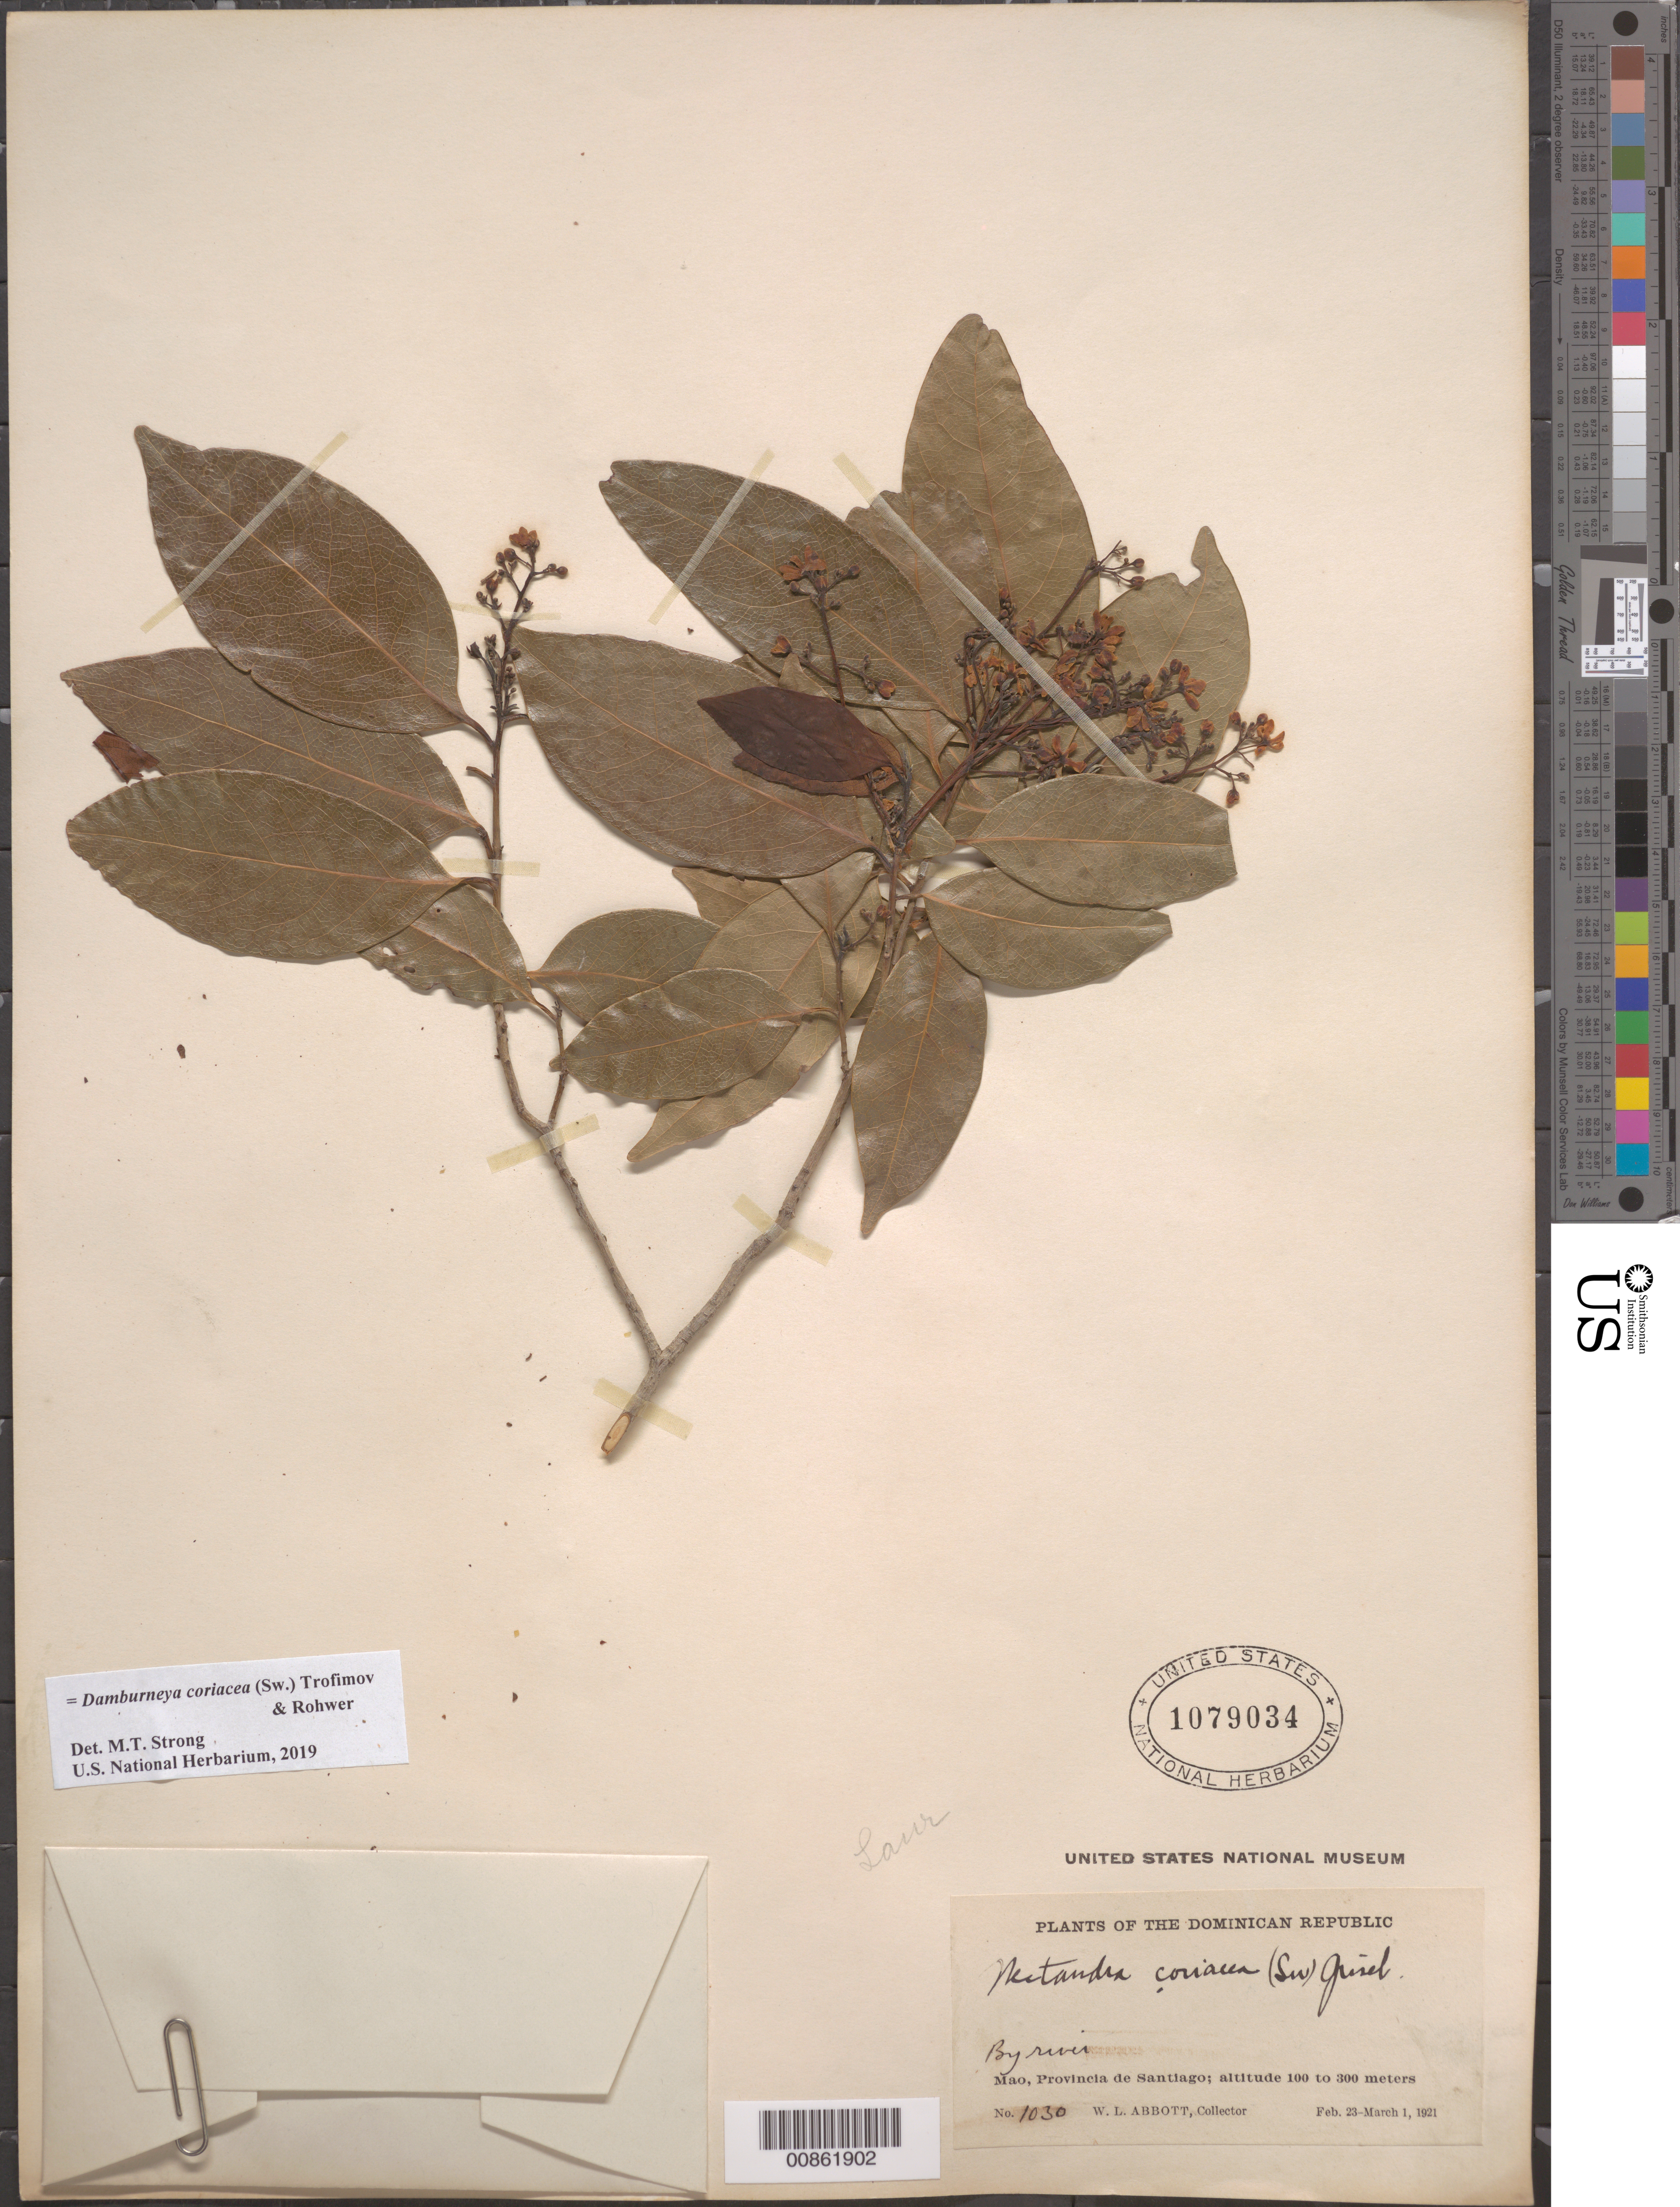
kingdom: Plantae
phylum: Tracheophyta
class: Magnoliopsida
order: Laurales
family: Lauraceae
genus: Damburneya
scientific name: Damburneya coriacea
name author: (Sw.) Trofimov & Rohwer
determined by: Strong, M. T., (US), Smithsonian Institution - National Museum of Natural History (UNITED STATES)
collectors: W. L. Abbott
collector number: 1030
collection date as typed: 23 Feb 1921 to 01 Mar 1921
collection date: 1921-02-23/1921-03-01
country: Dominican Republic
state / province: Santiago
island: Hispaniola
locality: Mao.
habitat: By river.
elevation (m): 100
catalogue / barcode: US 1079034